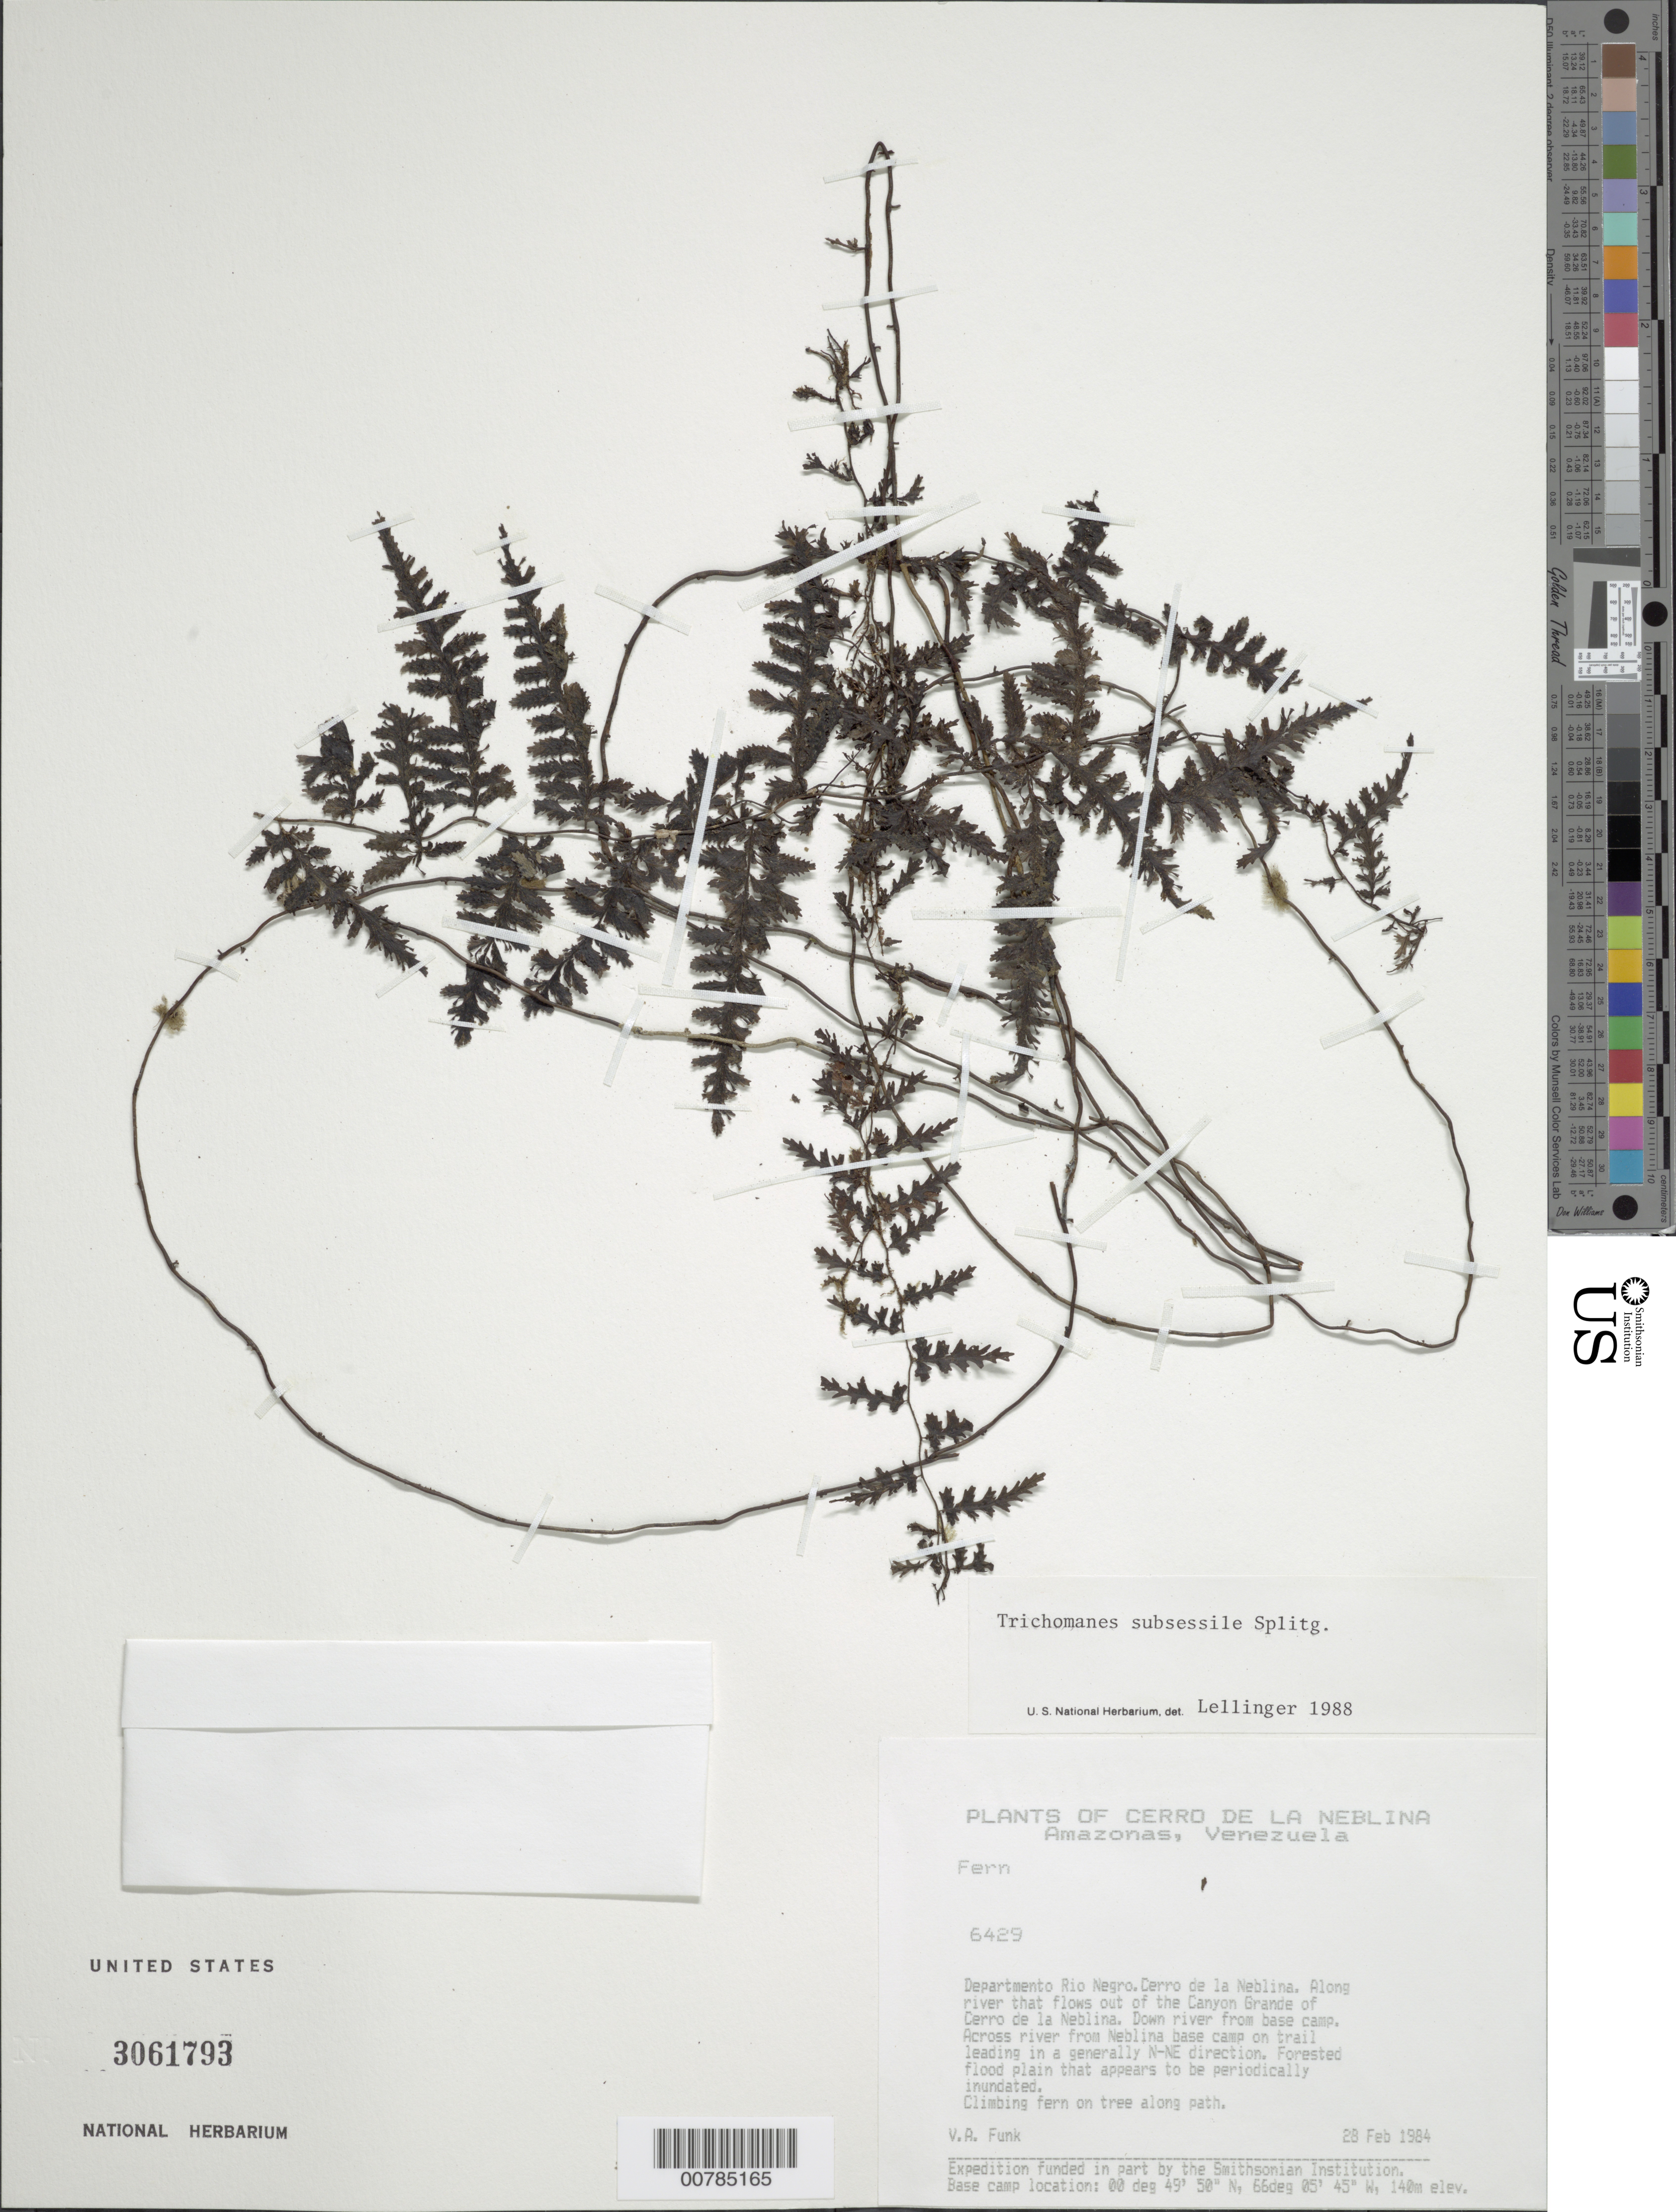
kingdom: Plantae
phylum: Tracheophyta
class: Polypodiopsida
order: Hymenophyllales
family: Hymenophyllaceae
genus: Trichomanes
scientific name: Trichomanes pedicellatum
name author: Desv.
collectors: V. Funk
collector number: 6429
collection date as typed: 28-Feb-84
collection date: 1984-02-28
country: Venezuela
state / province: Amazonas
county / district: Río Negro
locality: Cerro de la Neblina, Canyon Grande, Along river that flows out of the Canyon Grande; down river from base camp. Across river from Neblina base camp on trail leading in a generally N-NE direction.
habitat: Forested flood plain that appears to be periodically inundated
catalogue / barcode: US 3061793